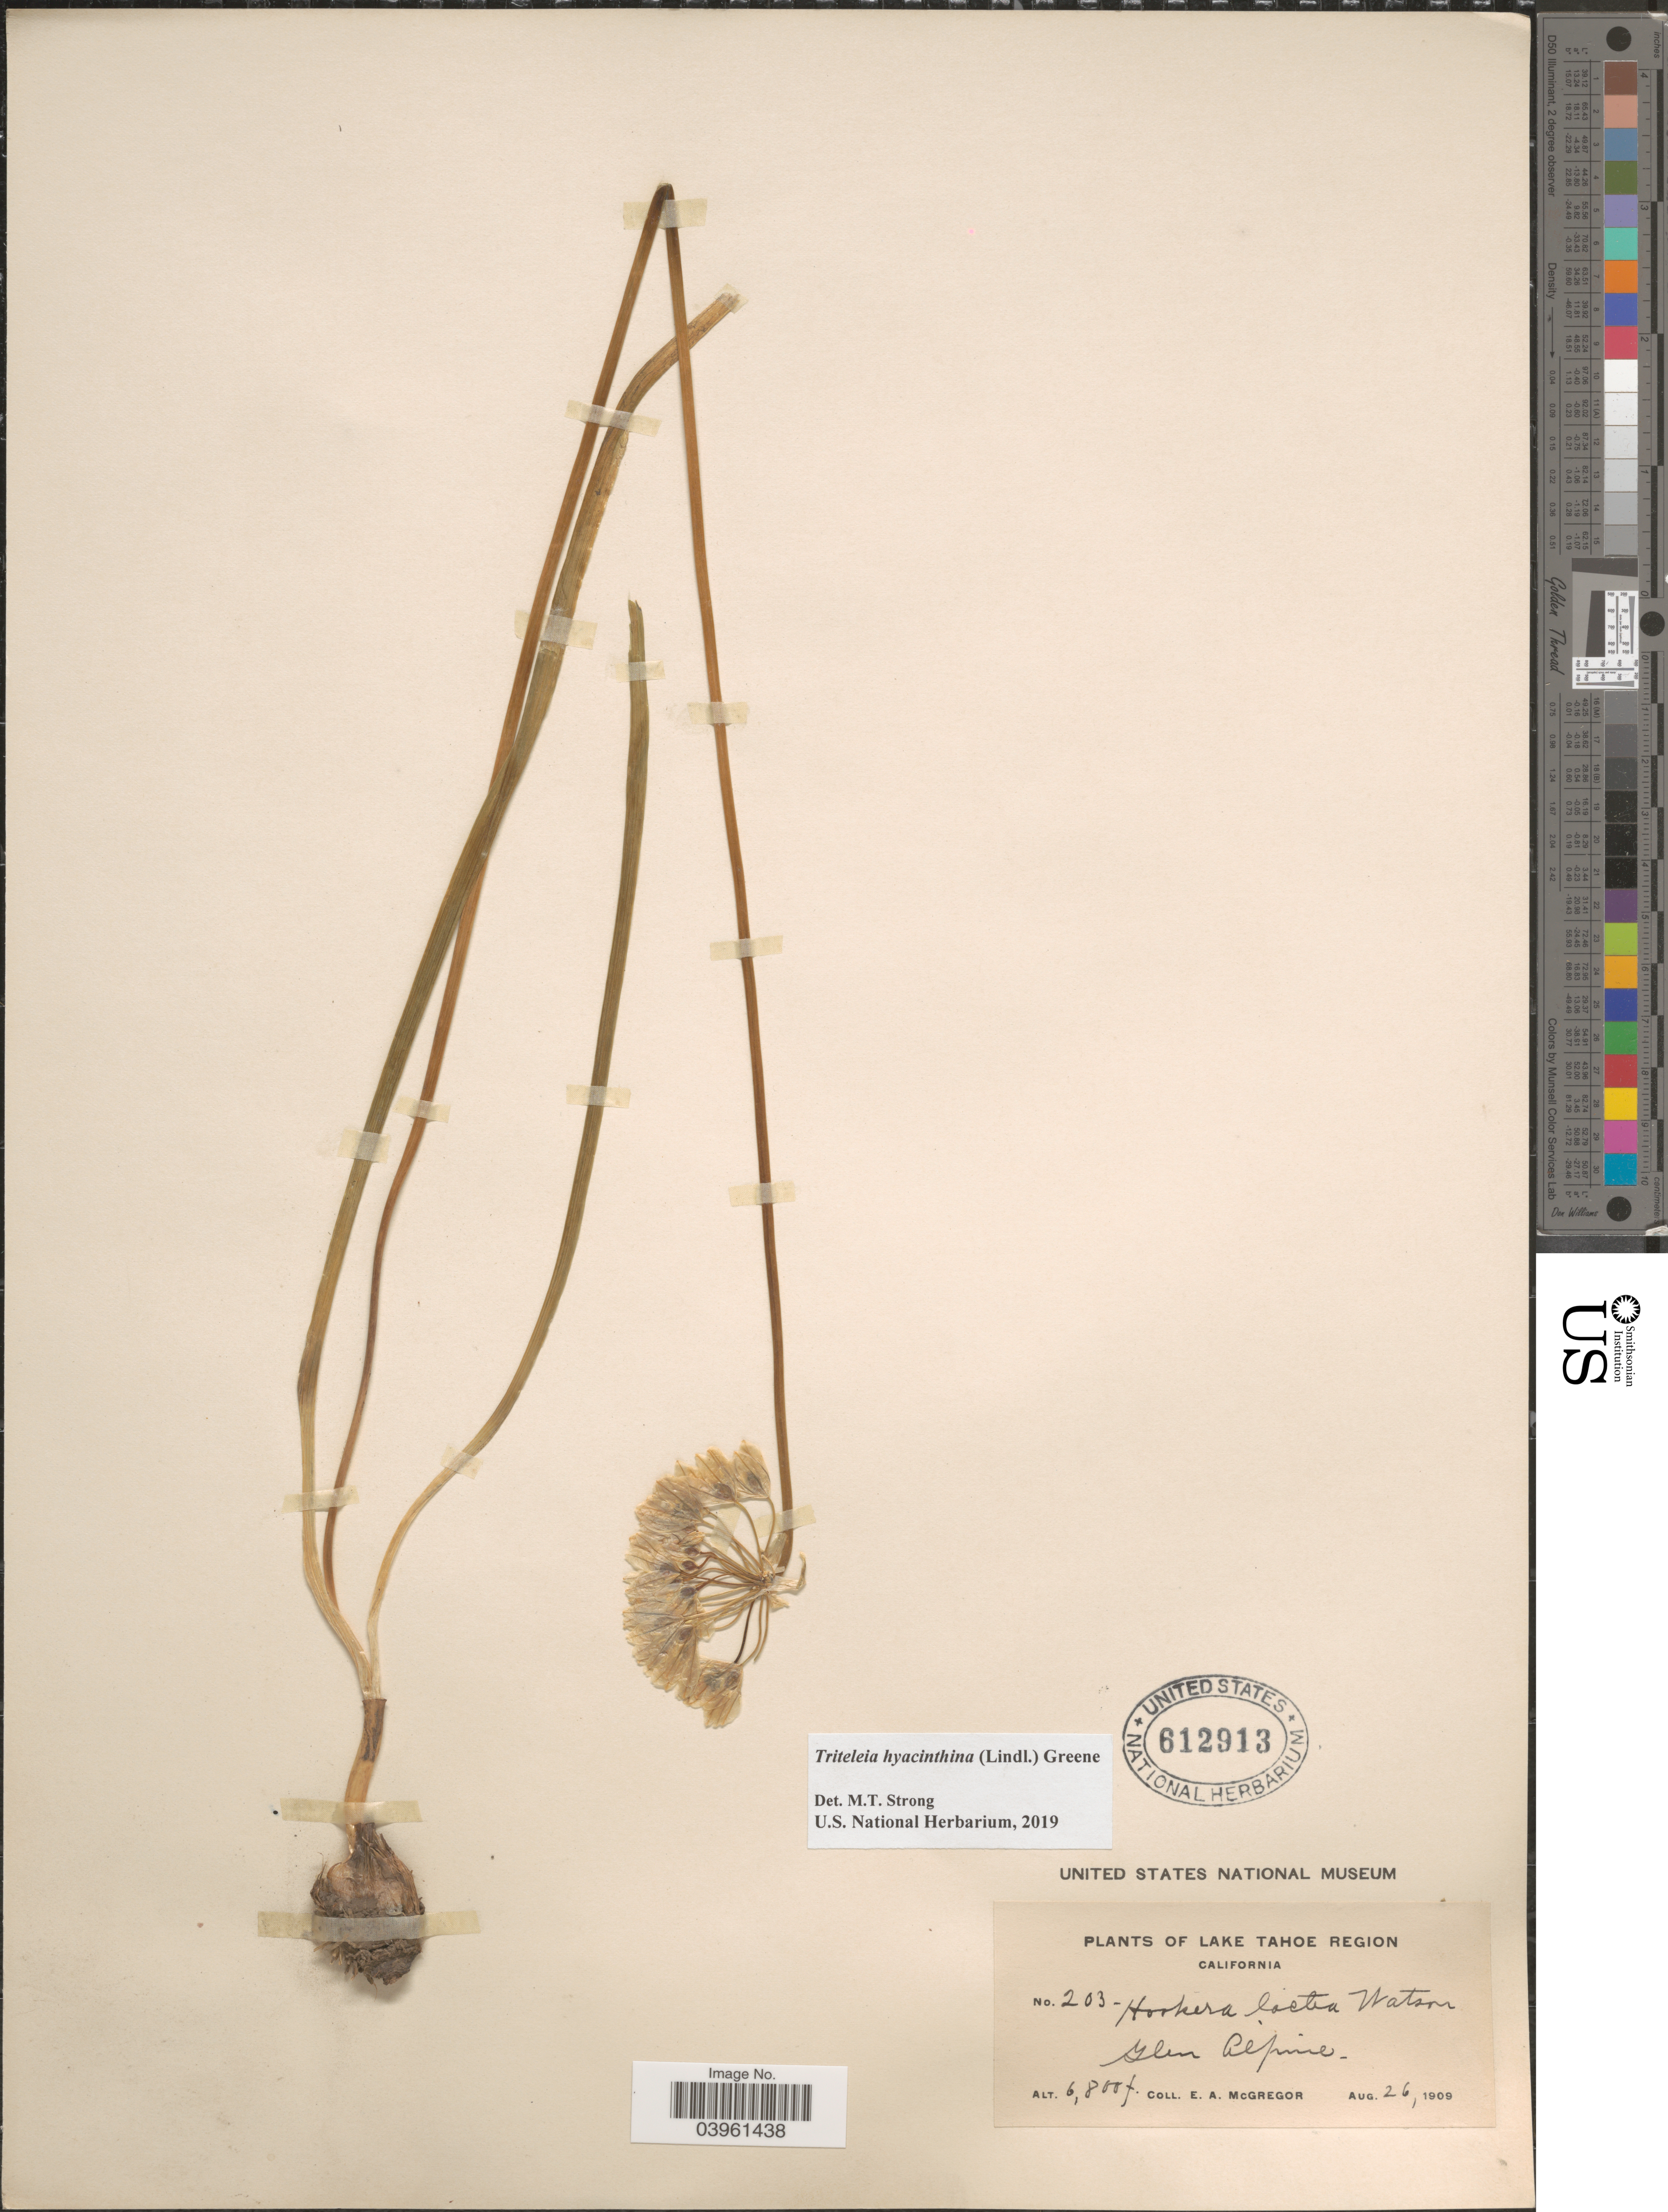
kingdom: Plantae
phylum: Tracheophyta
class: Liliopsida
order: Asparagales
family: Asparagaceae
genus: Triteleia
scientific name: Triteleia hyacinthina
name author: (Lindl.) Greene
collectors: E. A. McGregor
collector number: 203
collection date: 1909-08-26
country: United States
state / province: California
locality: Lake Tahoe Region. Glen Alpine.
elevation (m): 2073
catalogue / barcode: US 612913